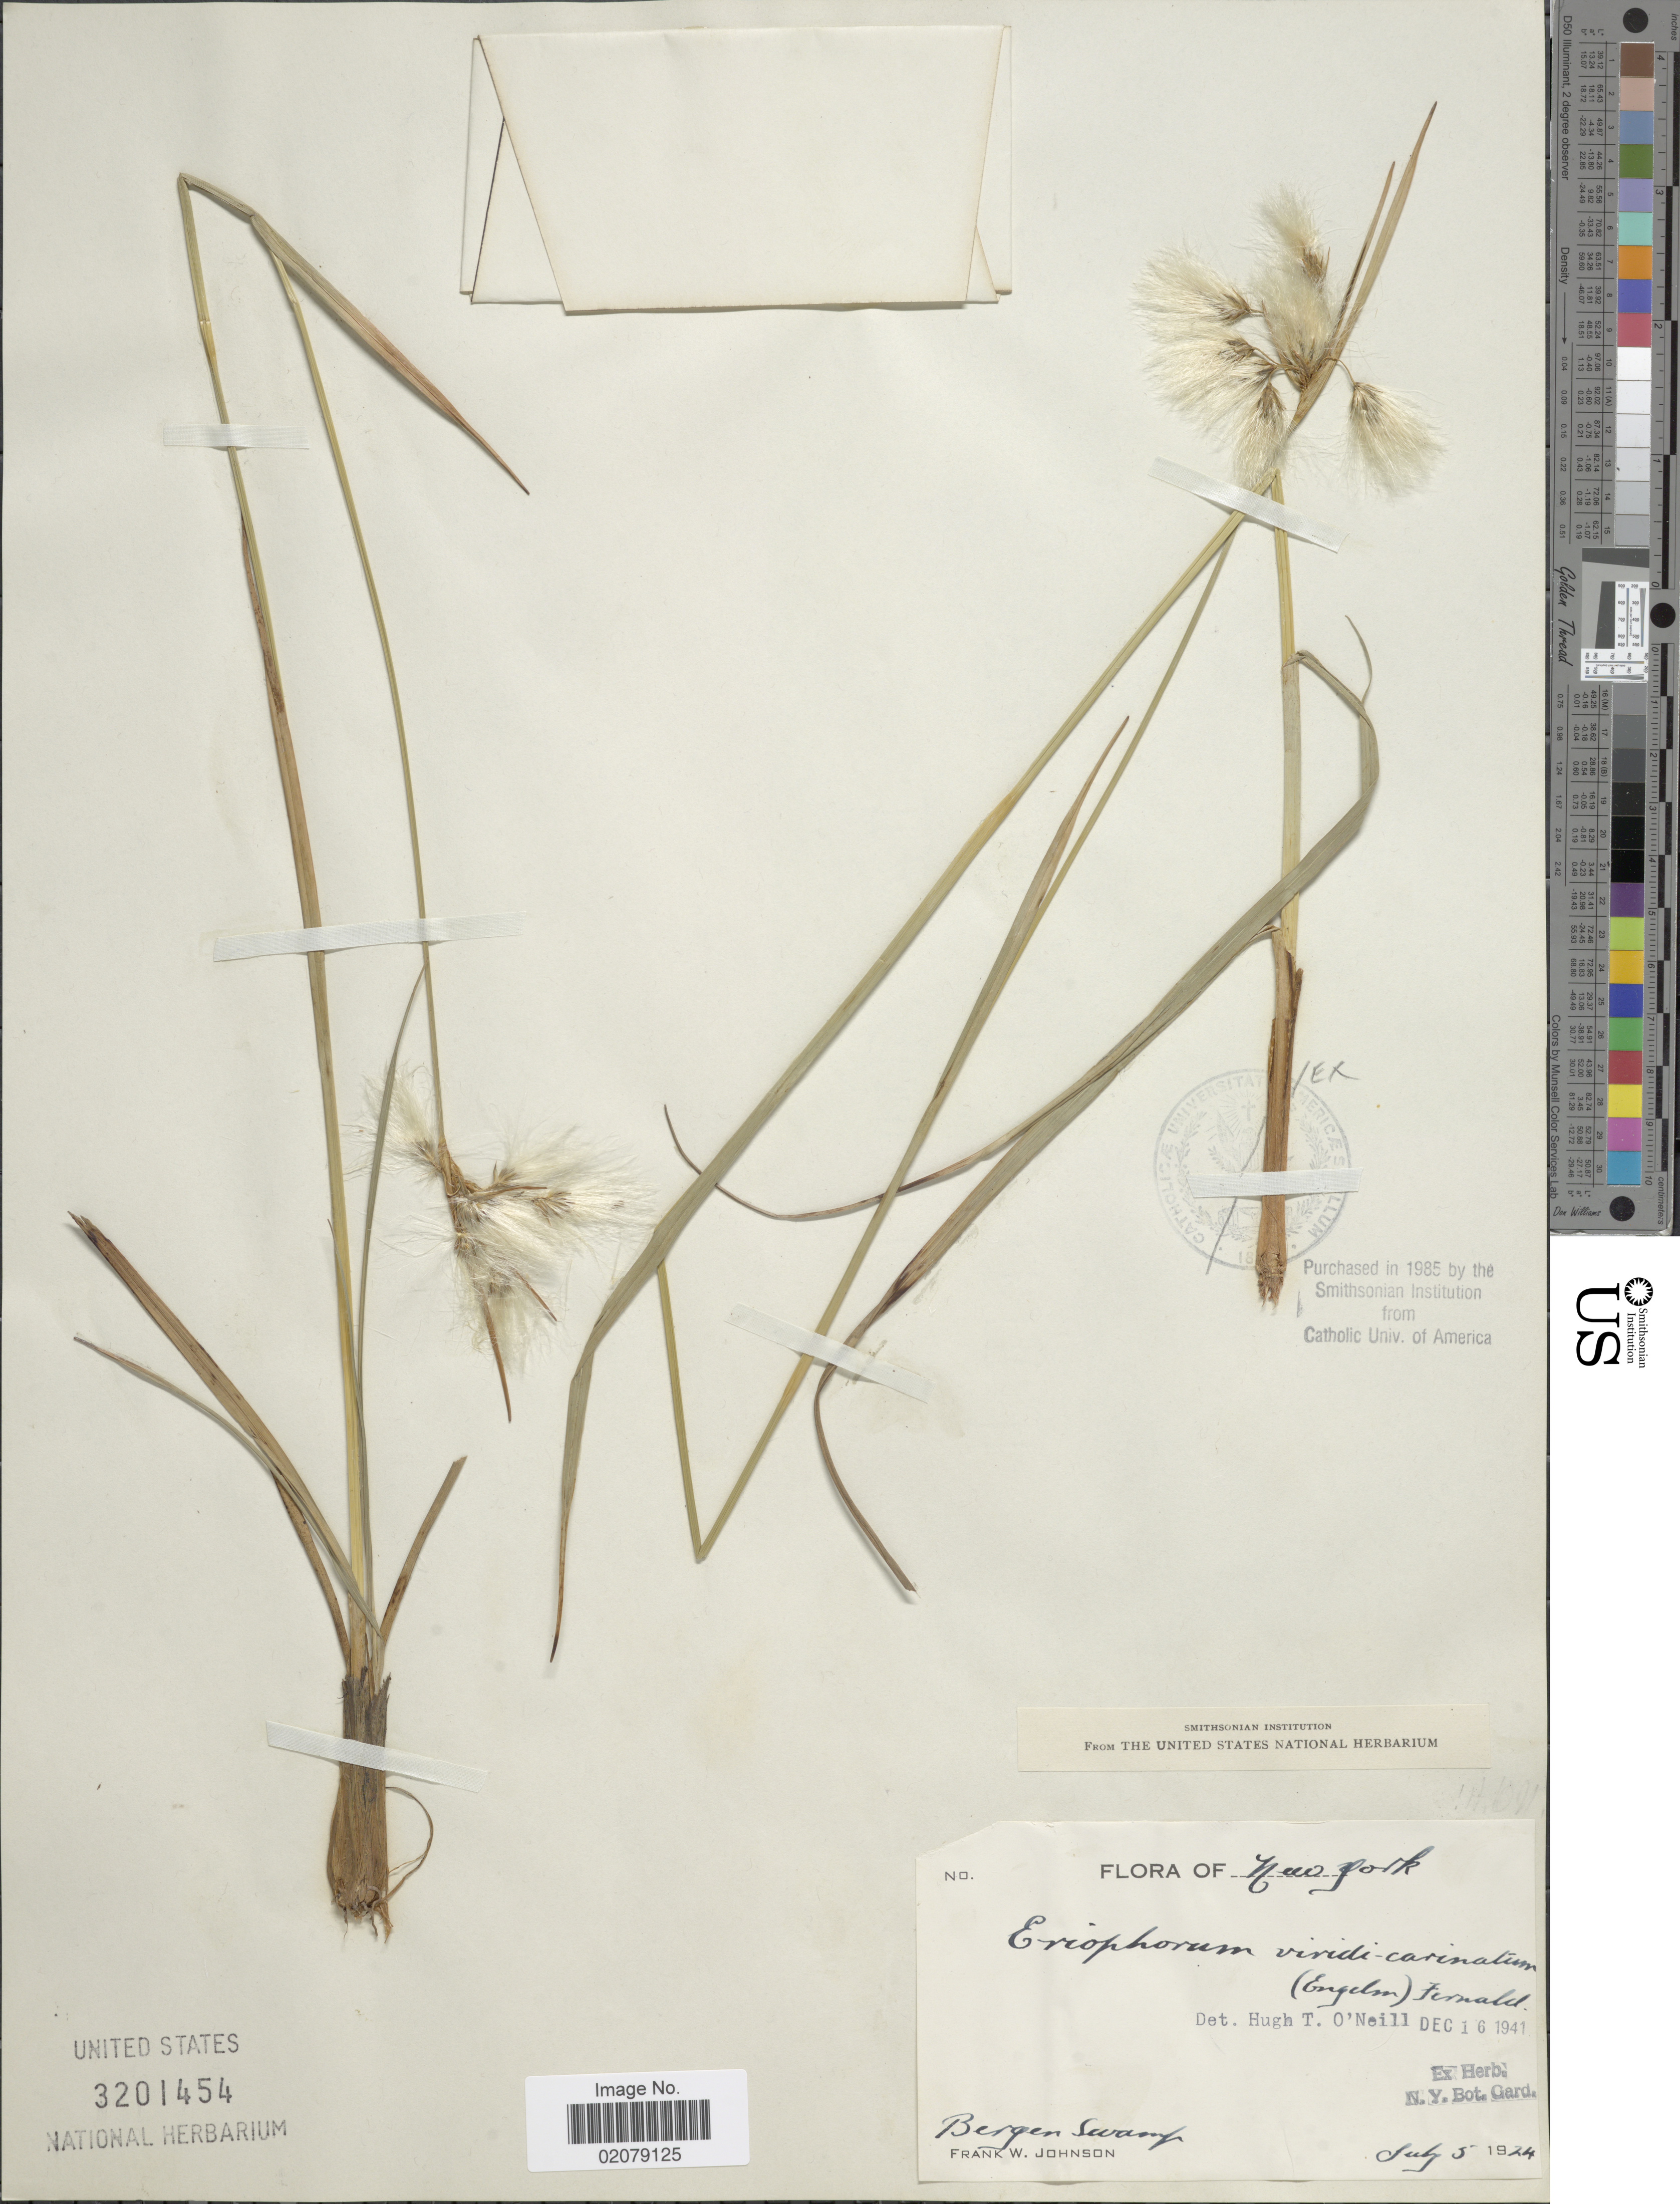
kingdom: Plantae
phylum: Tracheophyta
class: Liliopsida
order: Poales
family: Cyperaceae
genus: Eriophorum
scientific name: Eriophorum viridicarinatum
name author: (Englem.) Fernald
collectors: F. W. Johnson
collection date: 1924-07-05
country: United States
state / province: New York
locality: Bergen Swamp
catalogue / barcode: US 3201454